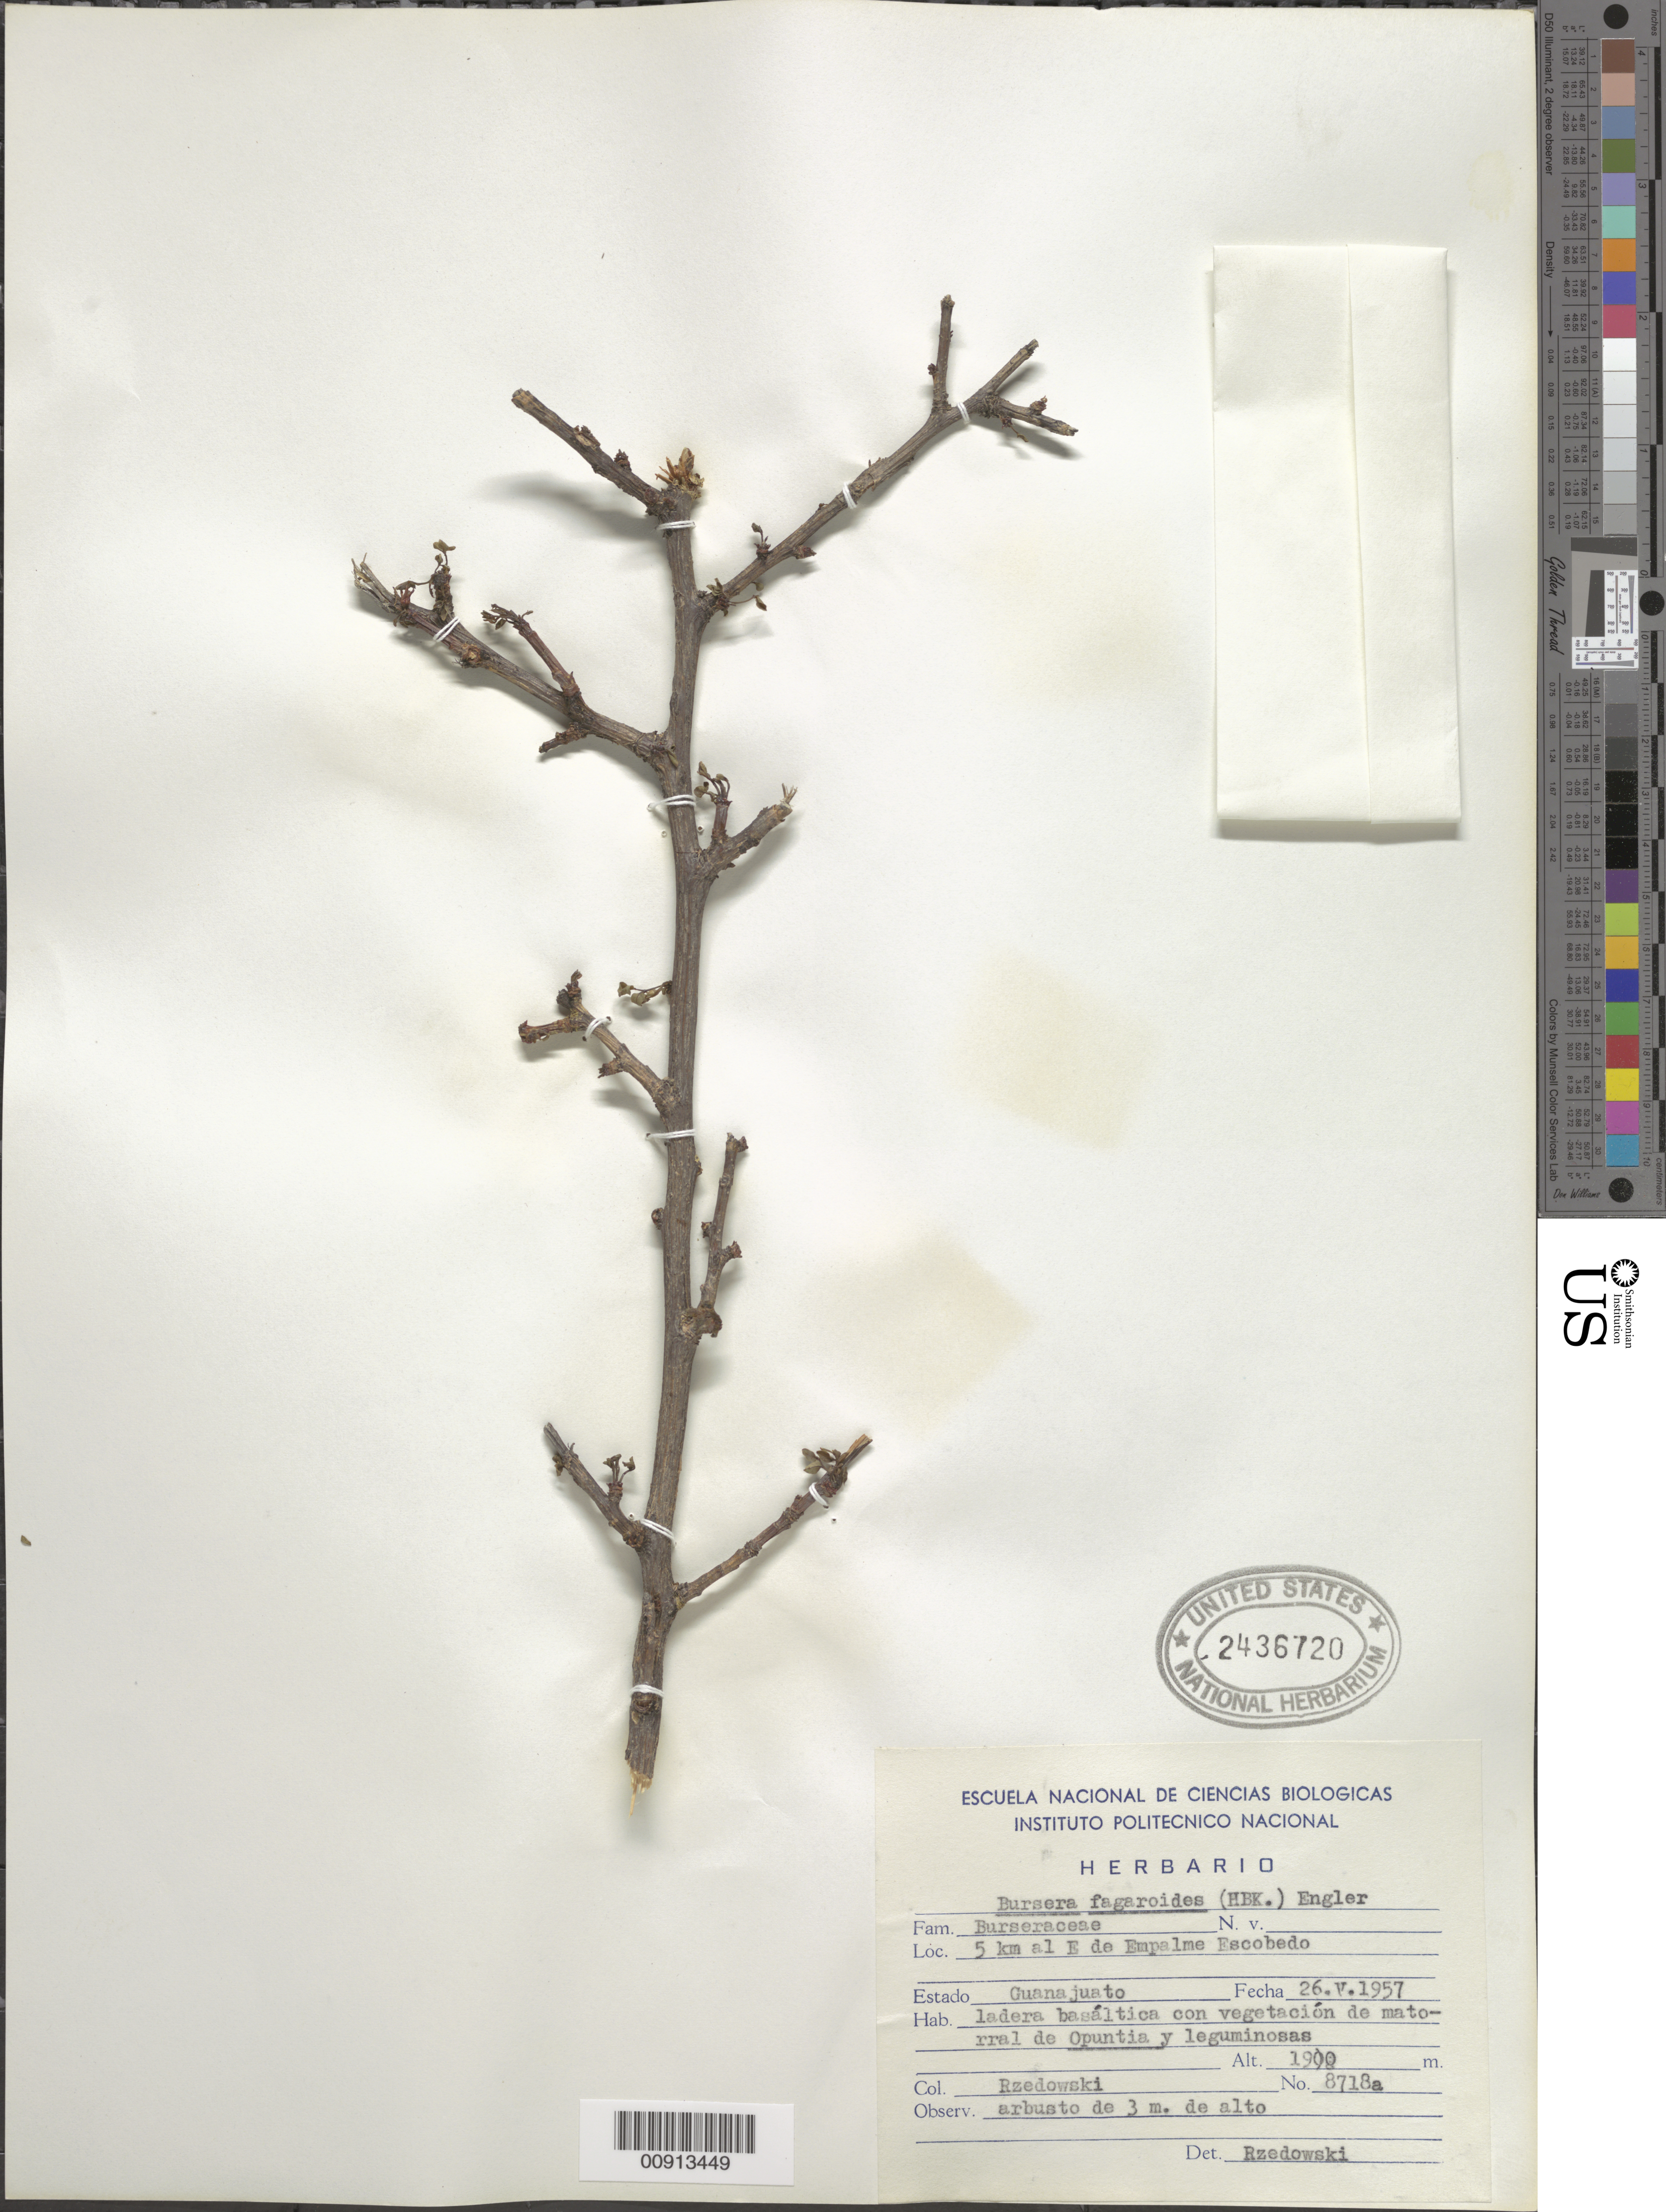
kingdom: Plantae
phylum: Tracheophyta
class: Magnoliopsida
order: Sapindales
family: Burseraceae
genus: Bursera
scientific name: Bursera inaguensis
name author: Britton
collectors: J. Rzedowski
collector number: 8718 a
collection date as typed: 26 May 1957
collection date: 1957-05-26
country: Mexico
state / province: Guanajuato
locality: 5 km al E de Empalme Escobedo, Estado Guanajuato.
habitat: Ladera basáltica con vegetación de matorral de Opuntia y leguminosas.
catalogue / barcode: US 2436720